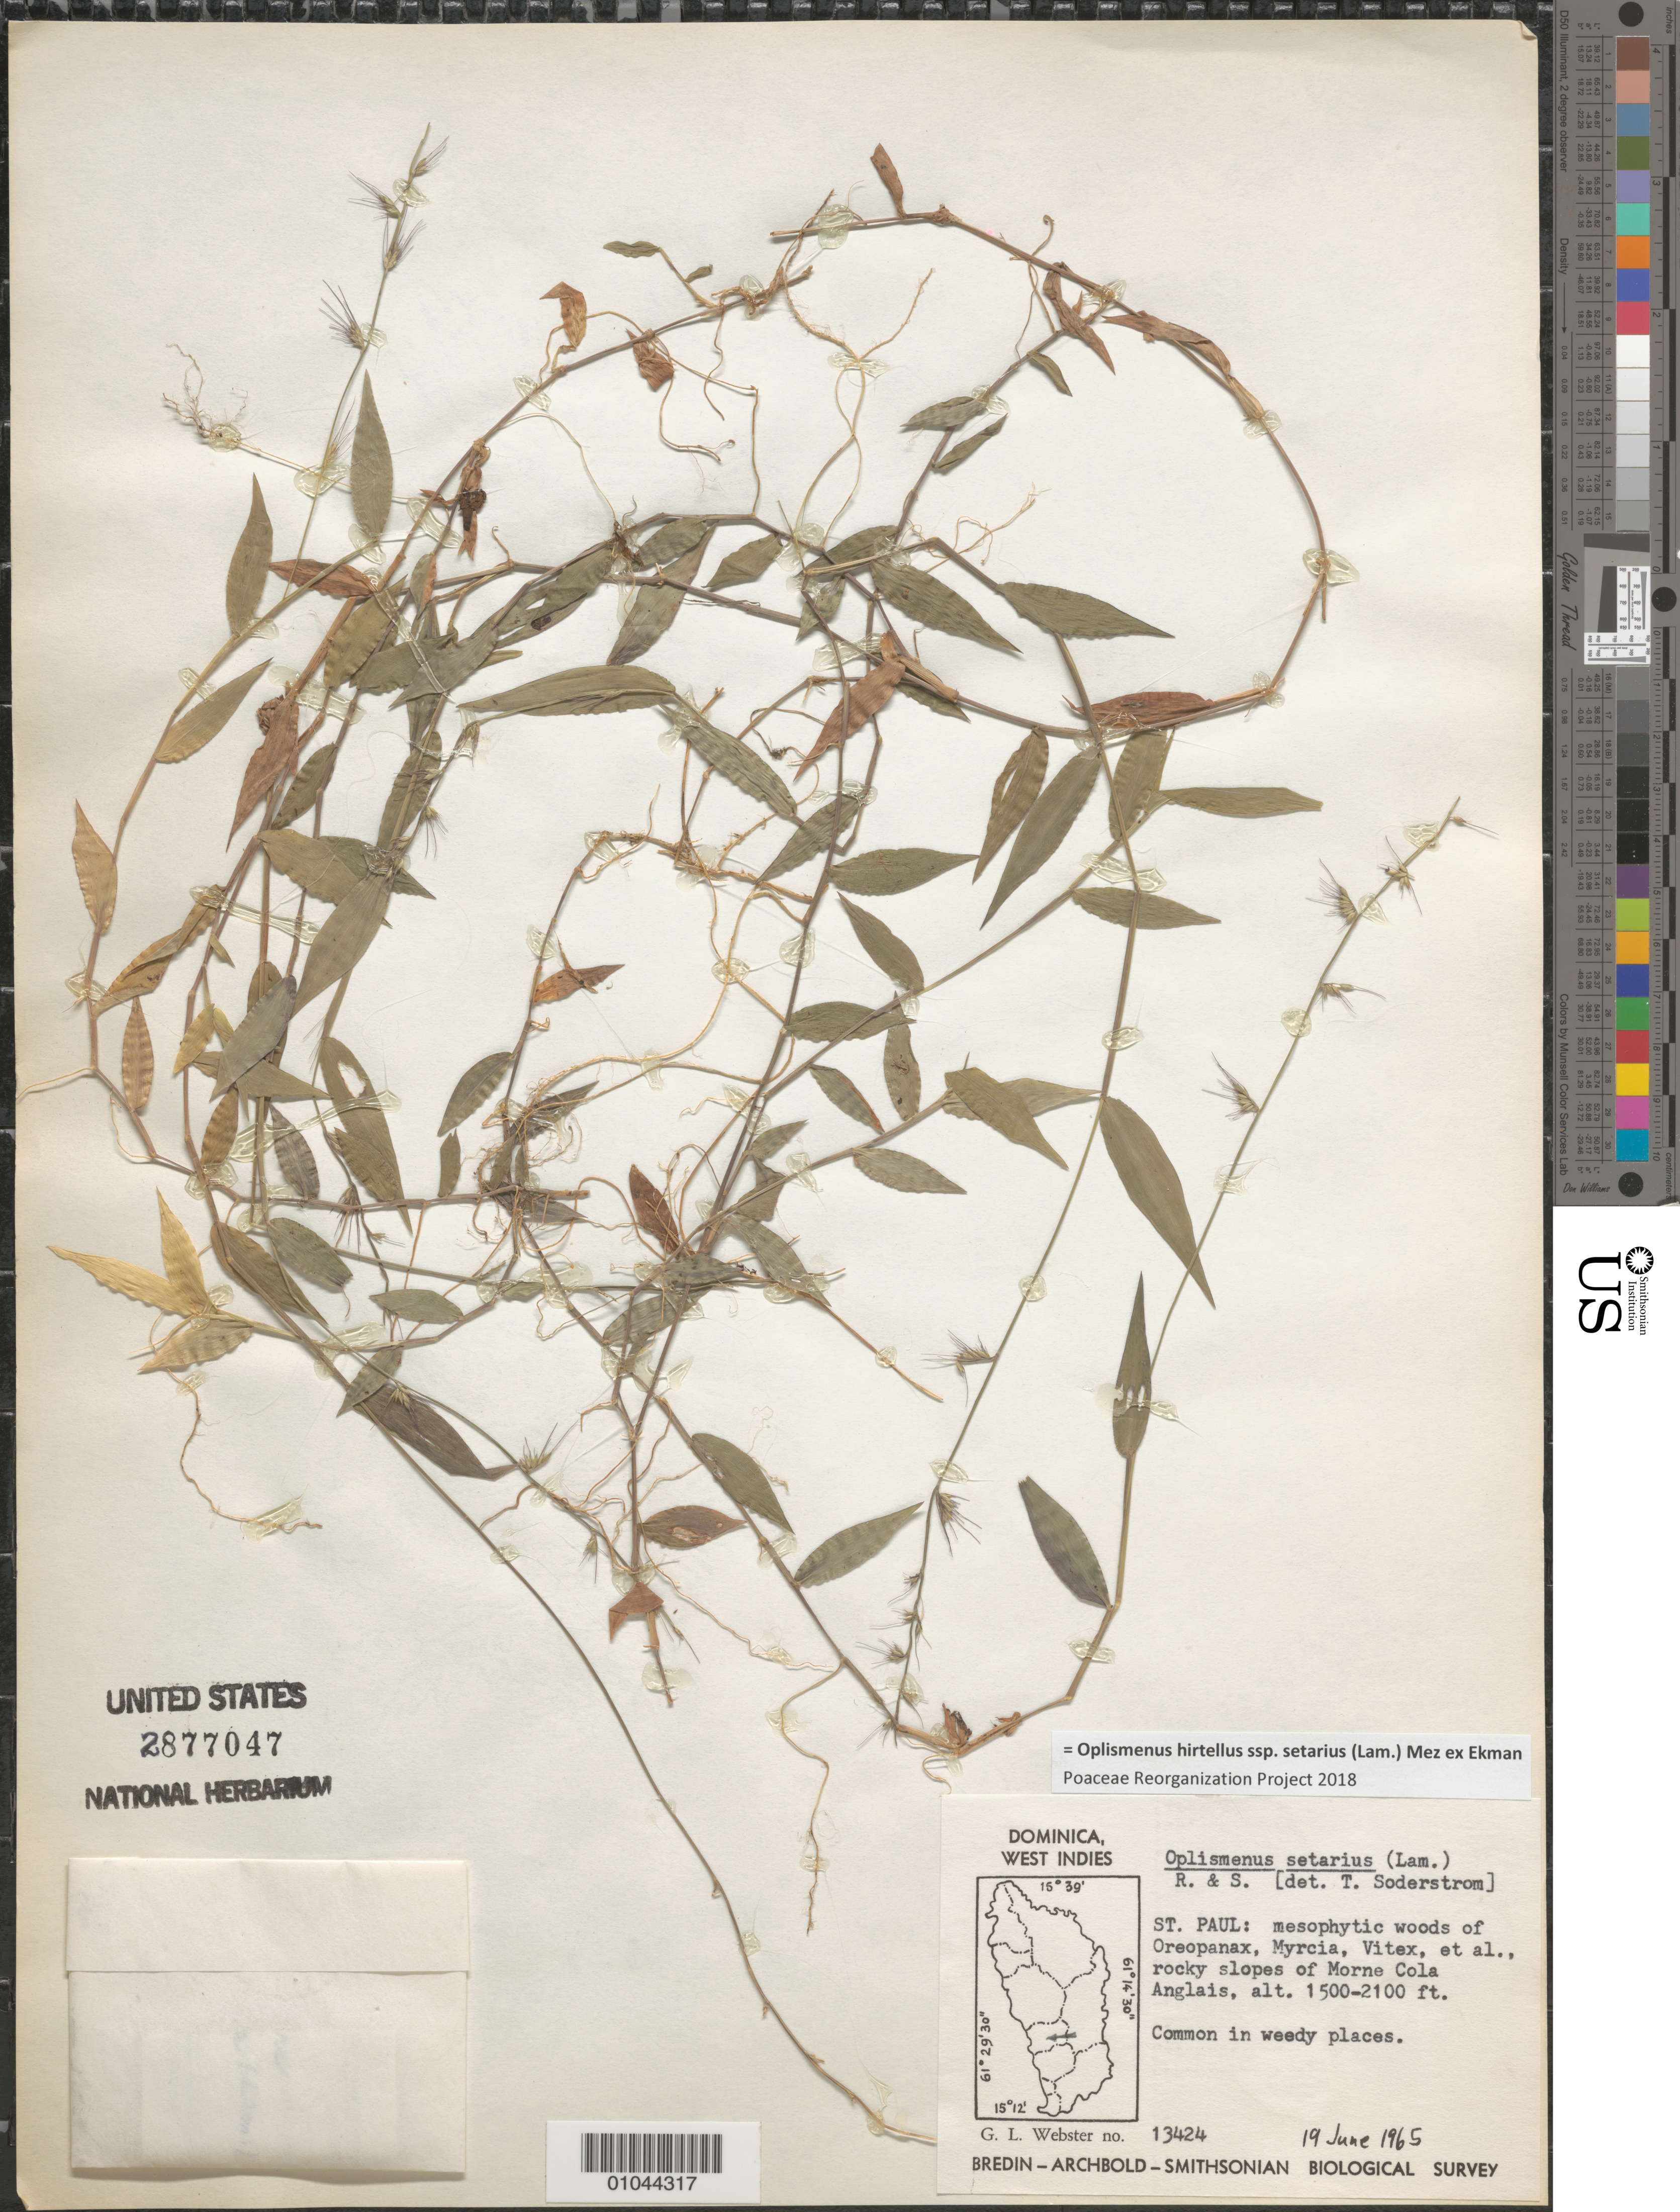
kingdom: Plantae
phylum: Tracheophyta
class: Liliopsida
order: Poales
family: Poaceae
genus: Oplismenus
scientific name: Oplismenus hirtellus subsp. setarius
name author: (Lam.) Mez ex Ekman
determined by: Poaceae Reorganization Project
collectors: G. L. Webster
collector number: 13424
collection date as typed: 19 Jun 1965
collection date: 1965-06-19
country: Dominica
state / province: St. Paul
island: Dominica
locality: Mesophytic woods of Oreopanax, Myrcia, Vitex, rocky slopes of Morne Cola Anglais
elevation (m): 457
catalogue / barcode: US 2877047